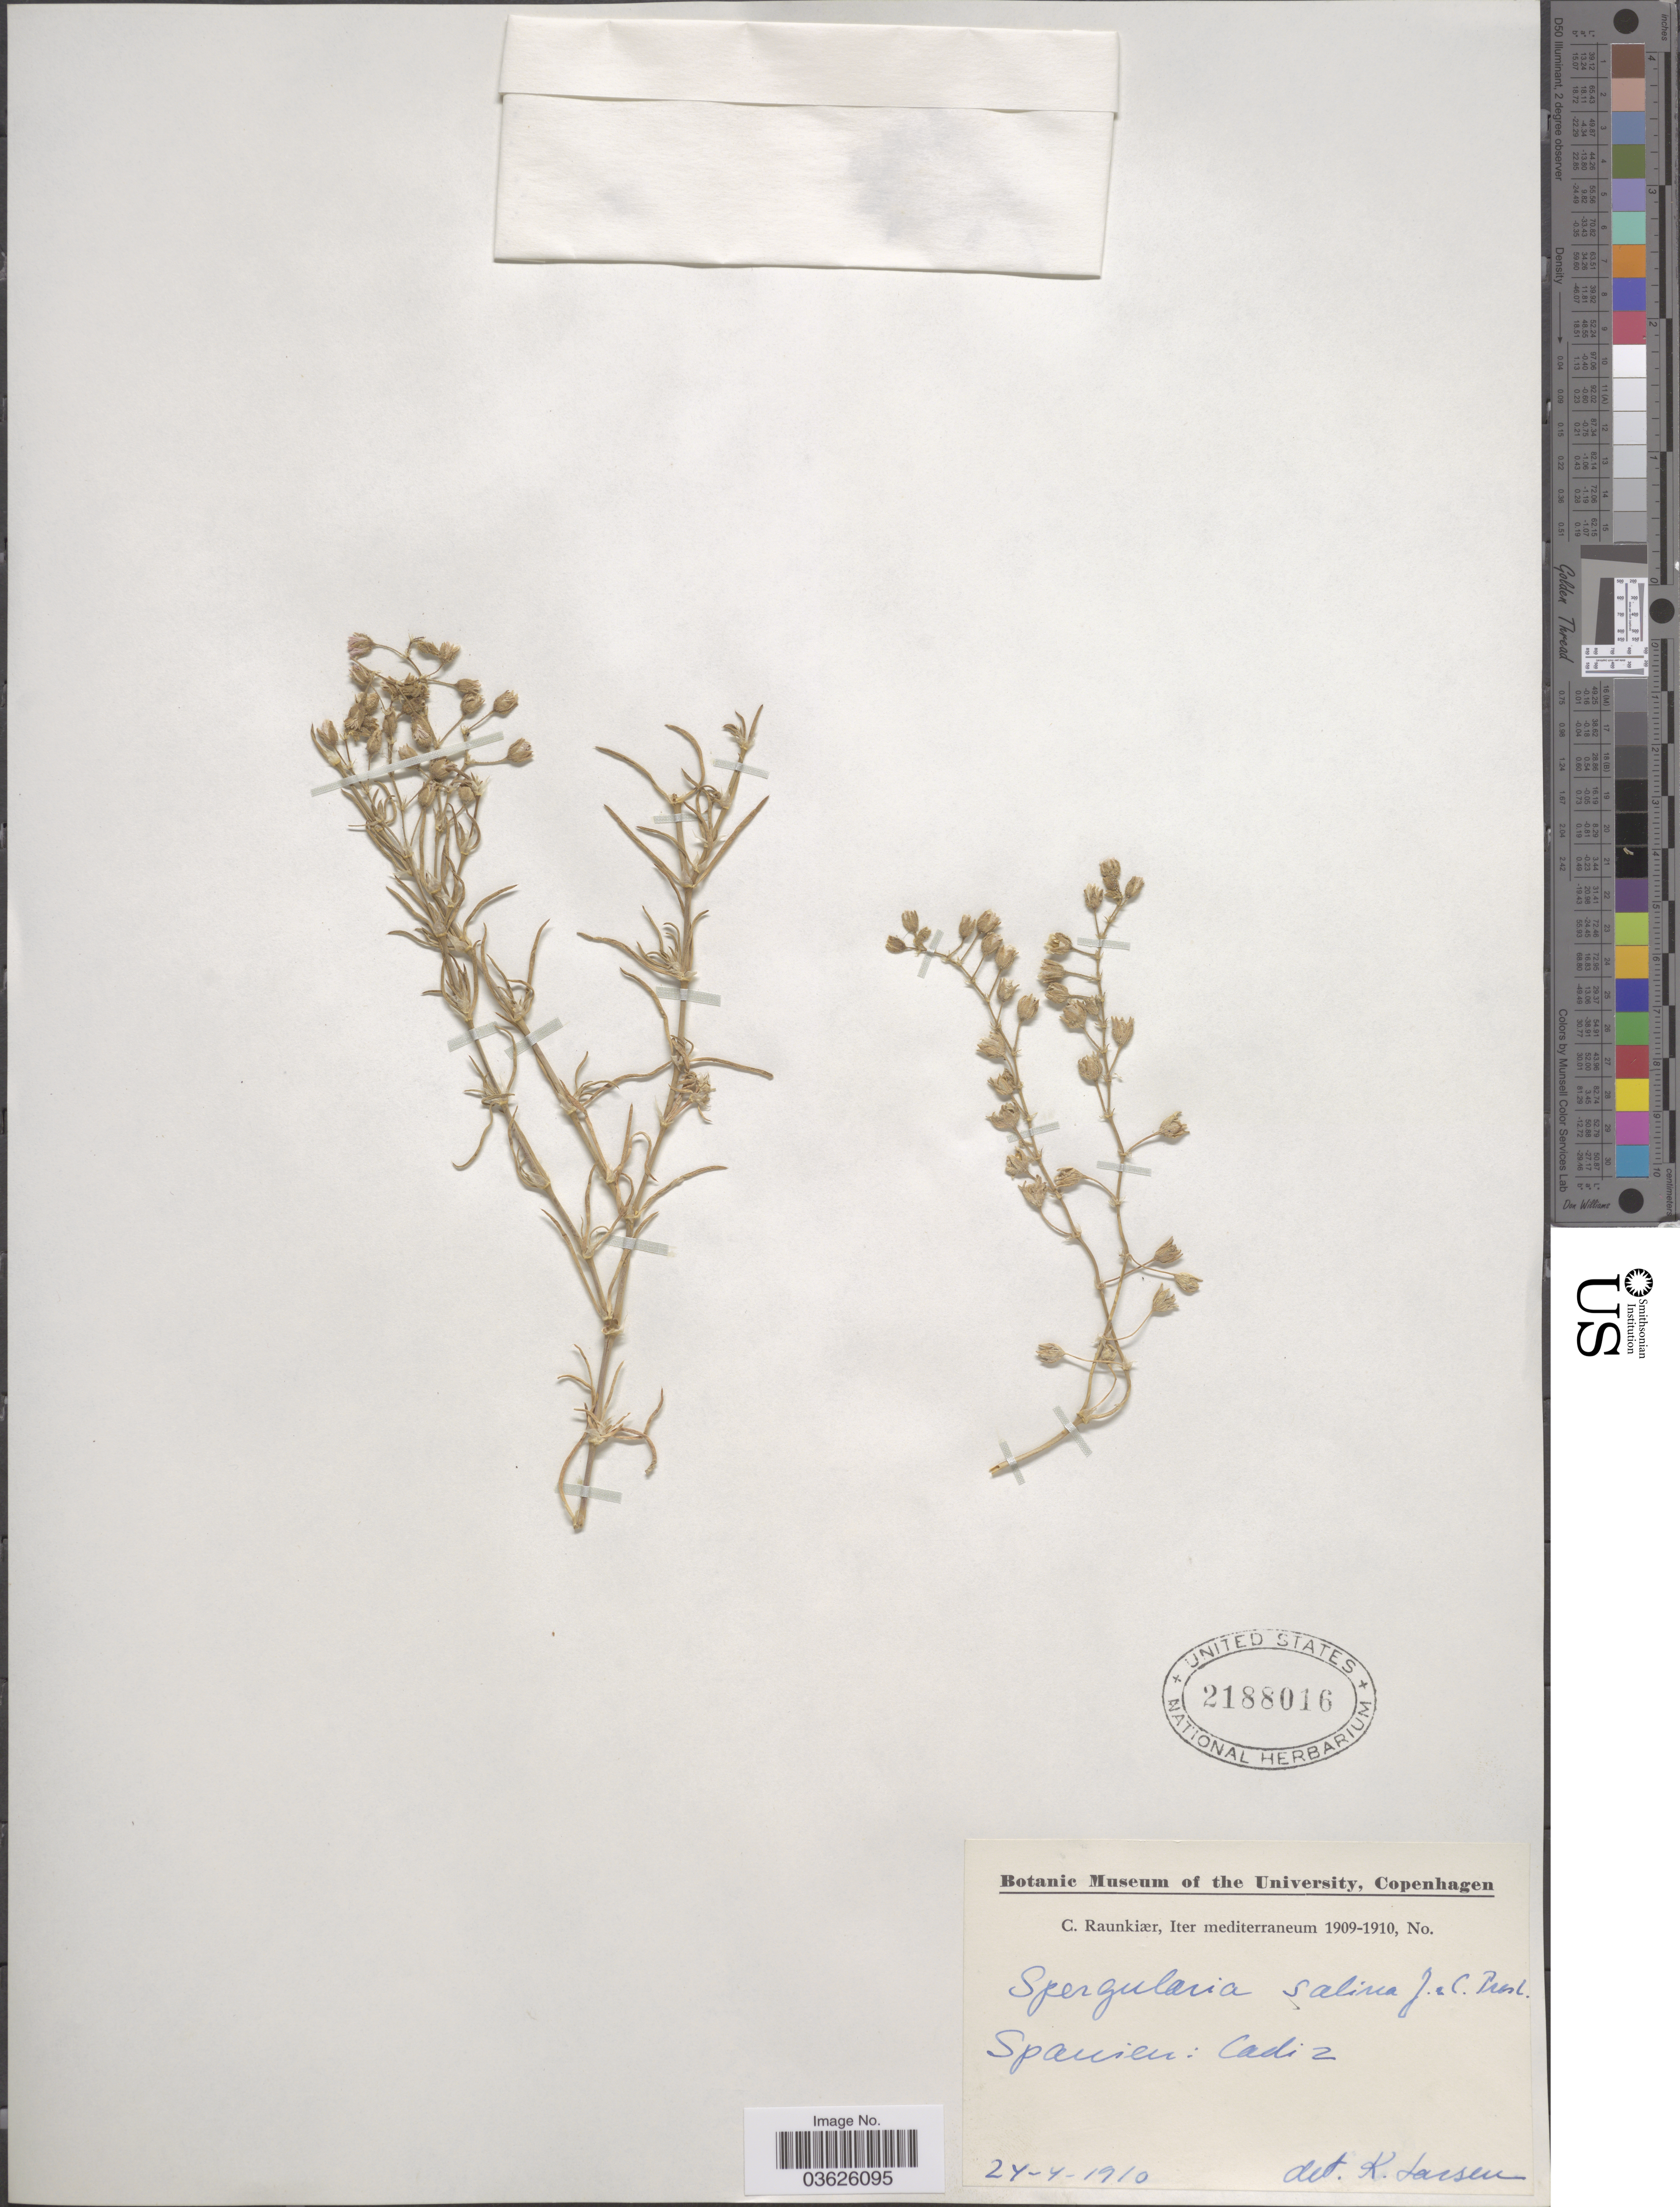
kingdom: Plantae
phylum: Tracheophyta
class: Magnoliopsida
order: Caryophyllales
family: Caryophyllaceae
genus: Tissa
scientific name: Tissa salina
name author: (J. Presl & C. Presl) Britton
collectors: C. Raunkiær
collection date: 1910-04-24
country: Spain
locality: Cadiz.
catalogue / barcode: US 2188016